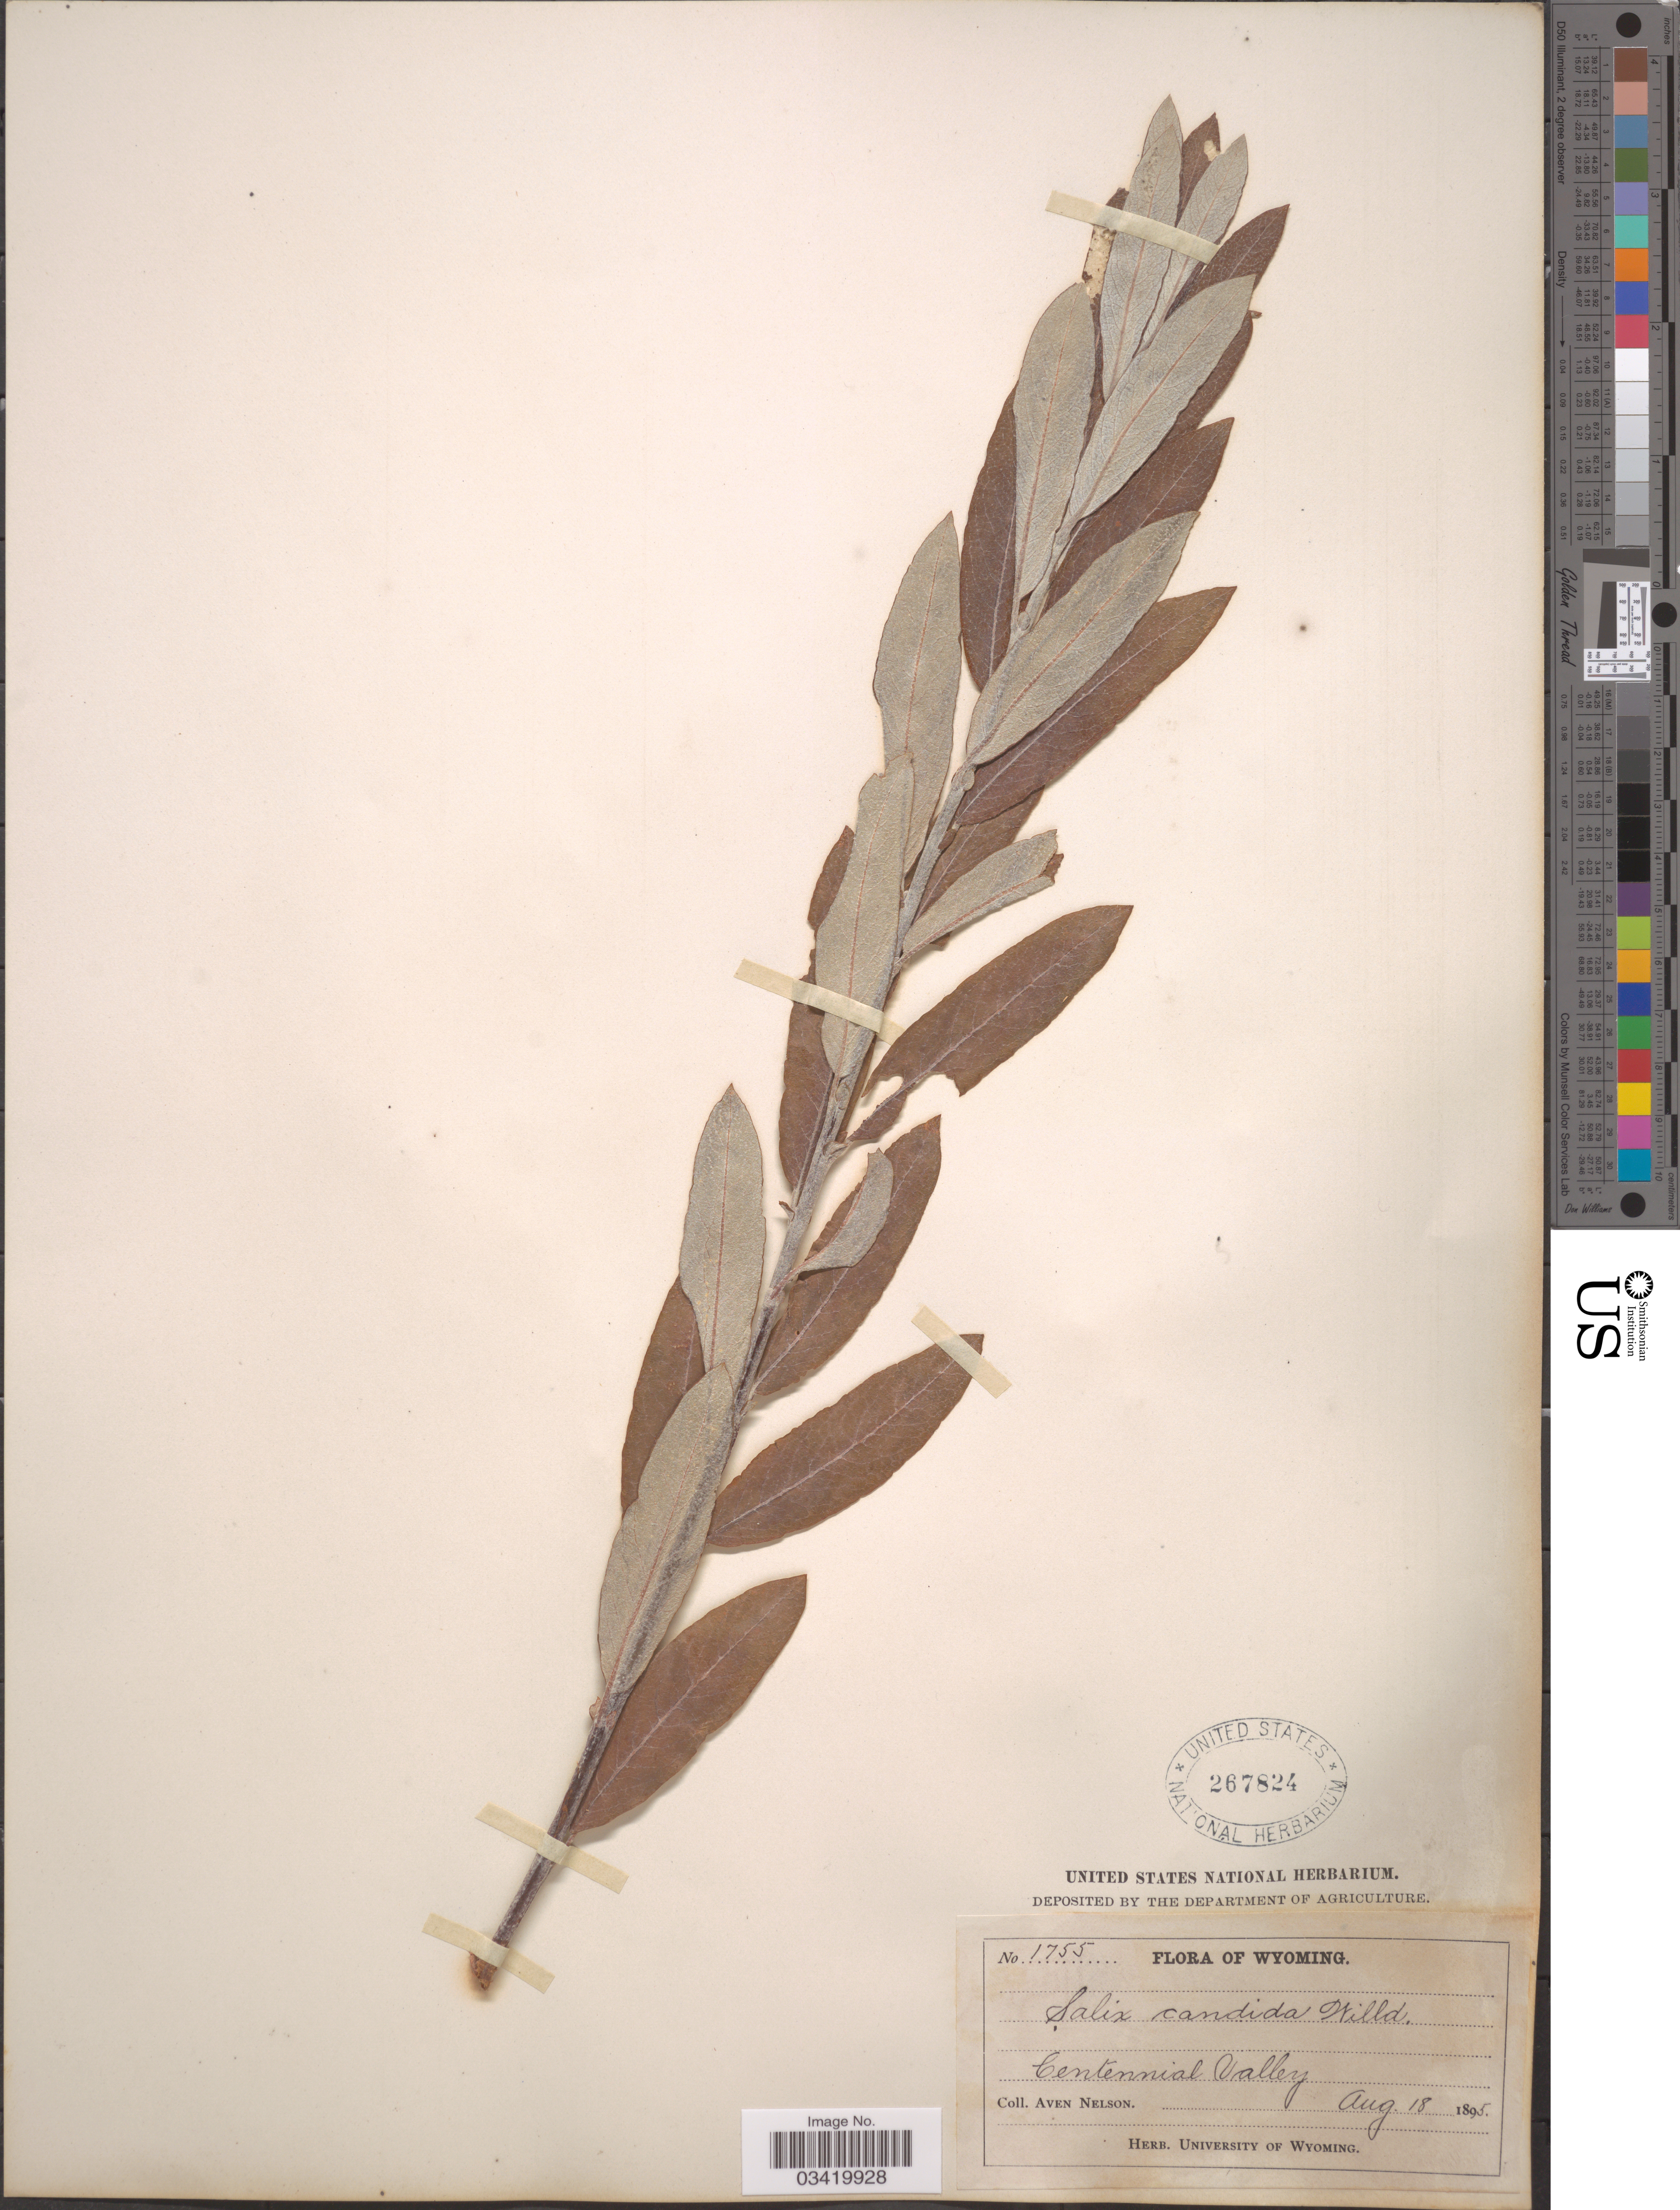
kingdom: Plantae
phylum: Tracheophyta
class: Magnoliopsida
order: Malpighiales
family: Salicaceae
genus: Salix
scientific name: Salix candida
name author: Flüggé ex Willd.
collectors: A. Nelson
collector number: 1755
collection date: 1895-08-18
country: United States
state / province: Wyoming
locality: Centennial Valley.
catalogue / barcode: US 267824